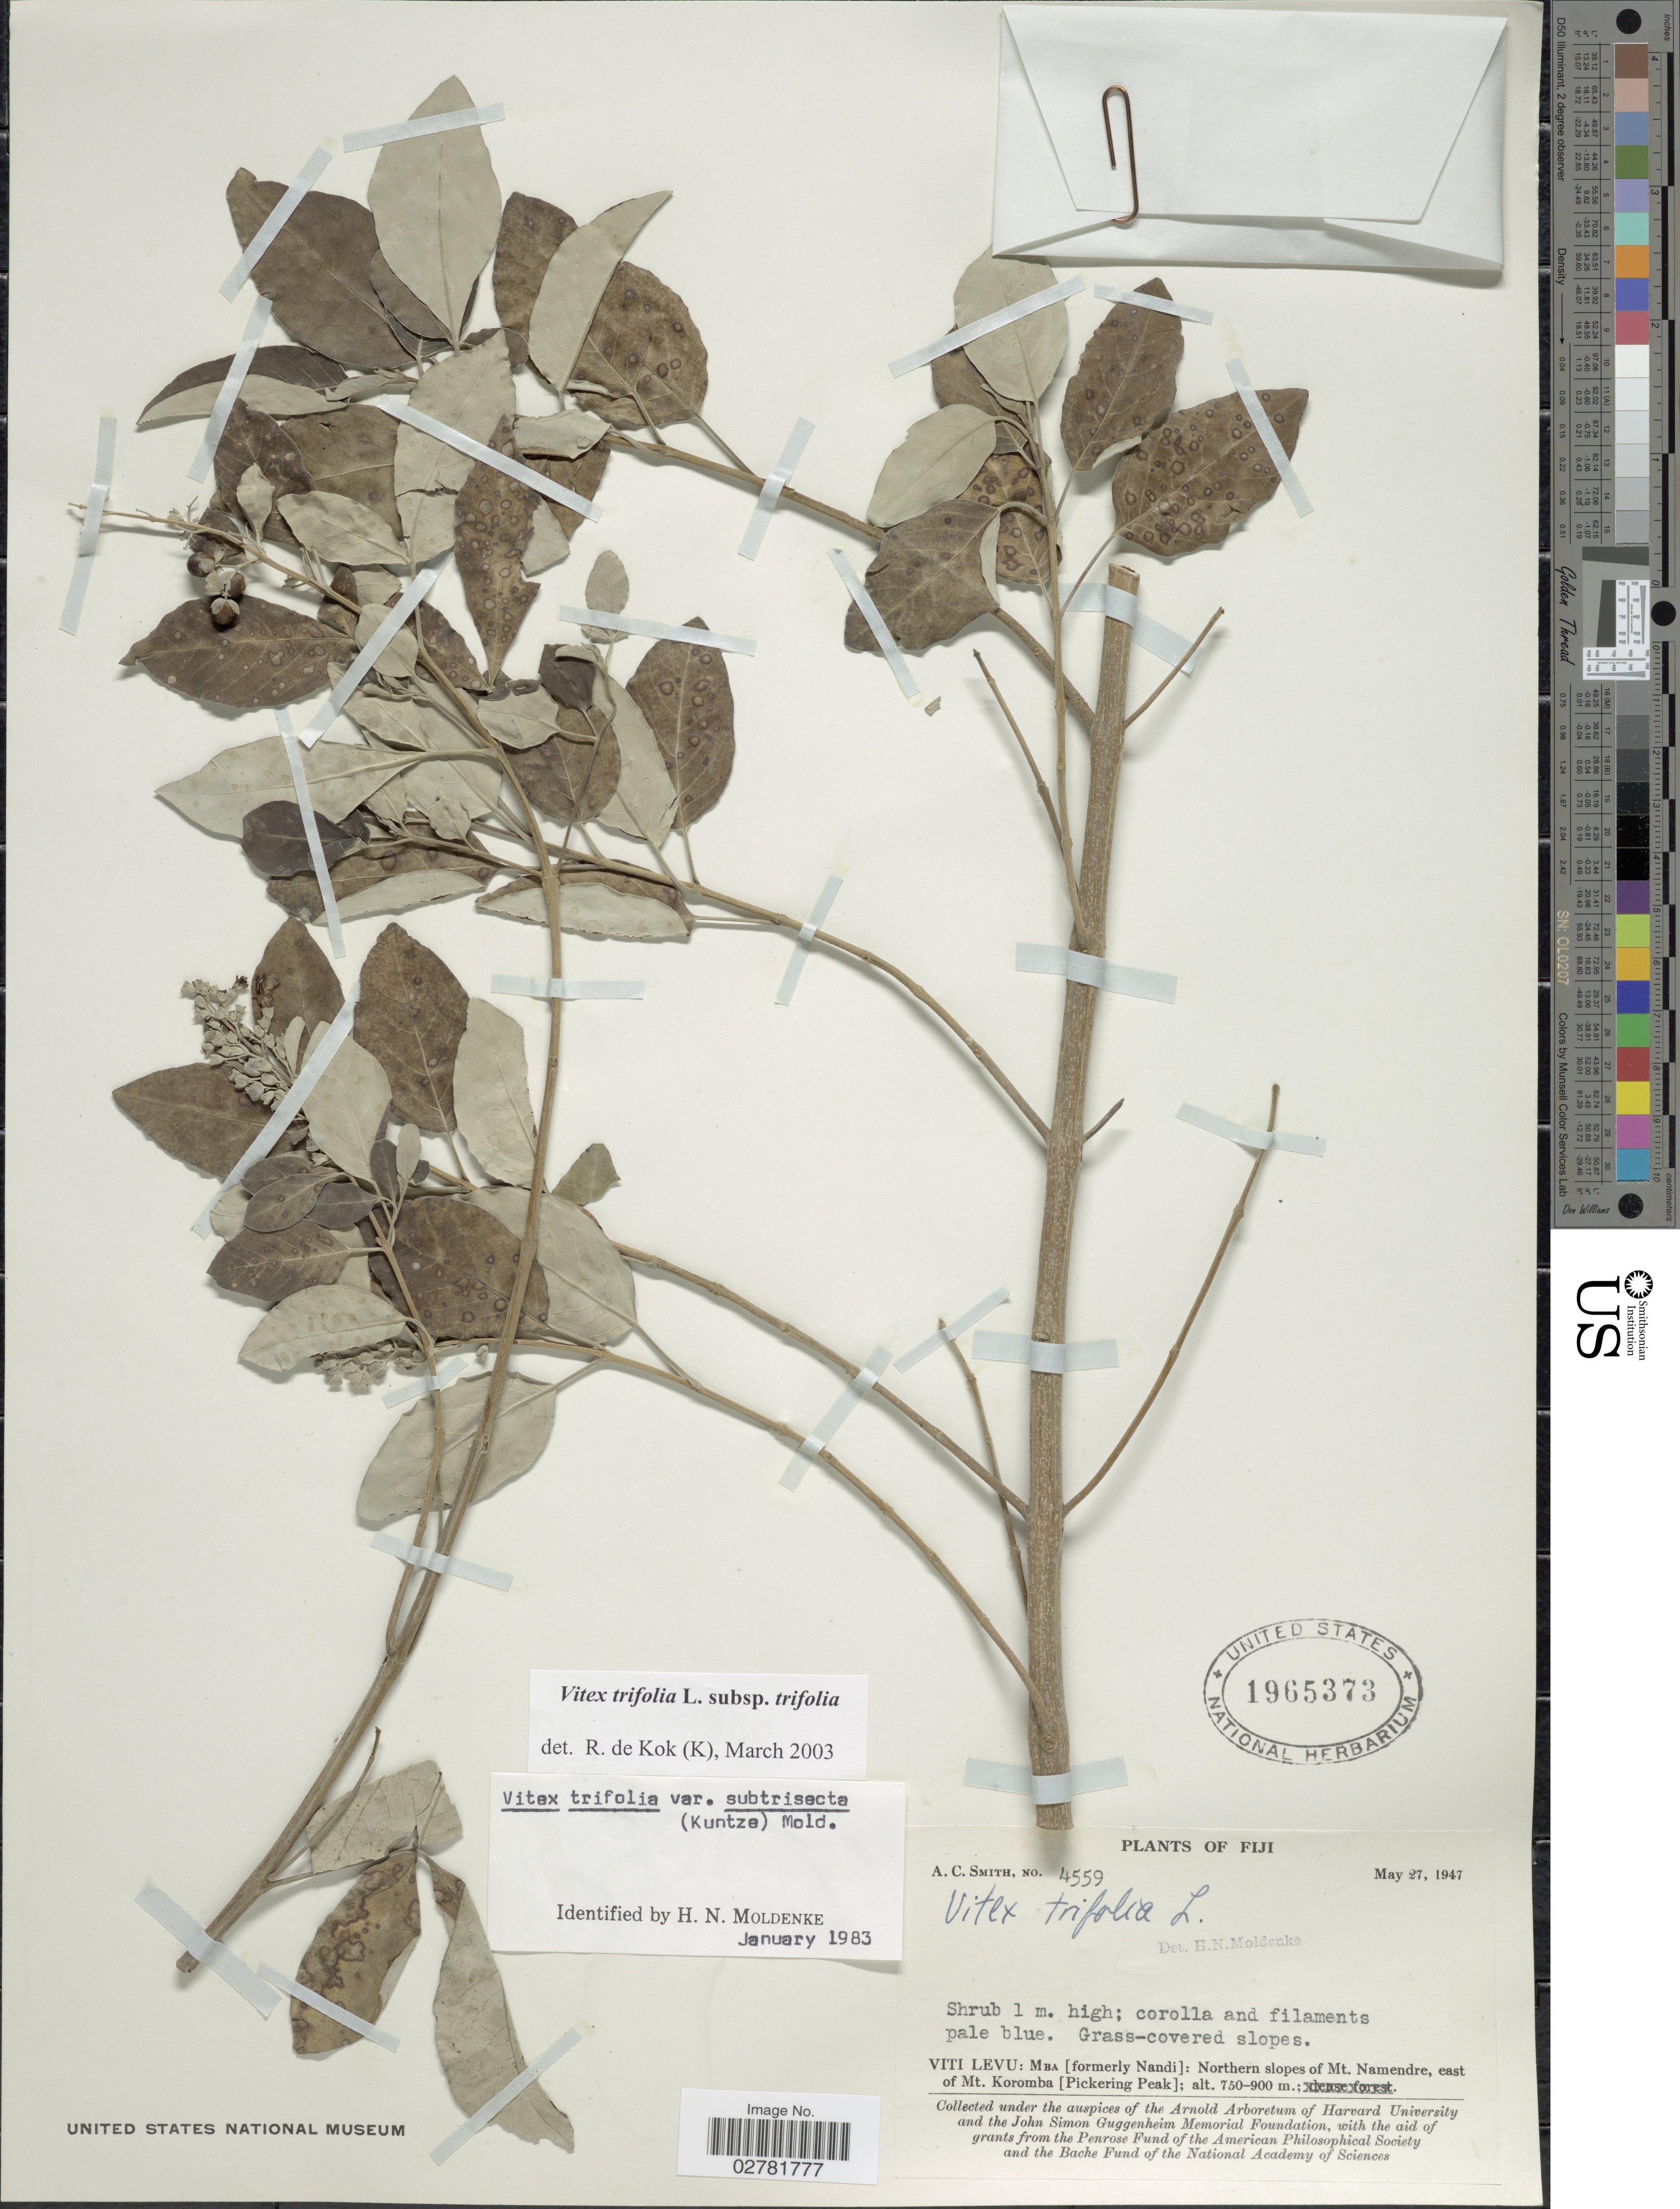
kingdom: Plantae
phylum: Tracheophyta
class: Magnoliopsida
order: Lamiales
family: Lamiaceae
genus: Vitex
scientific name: Vitex trifolia var. trifolia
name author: L.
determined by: Kok, R. de, (K)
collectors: A. C. Smith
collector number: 4559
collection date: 1947-05-27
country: Fiji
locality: Viti Levu: Mba [formerly Nandi]: Northern slopes of Mt. Namendre, east of Mt. Koromba [Pickering Peak].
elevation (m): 750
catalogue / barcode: US 1965373